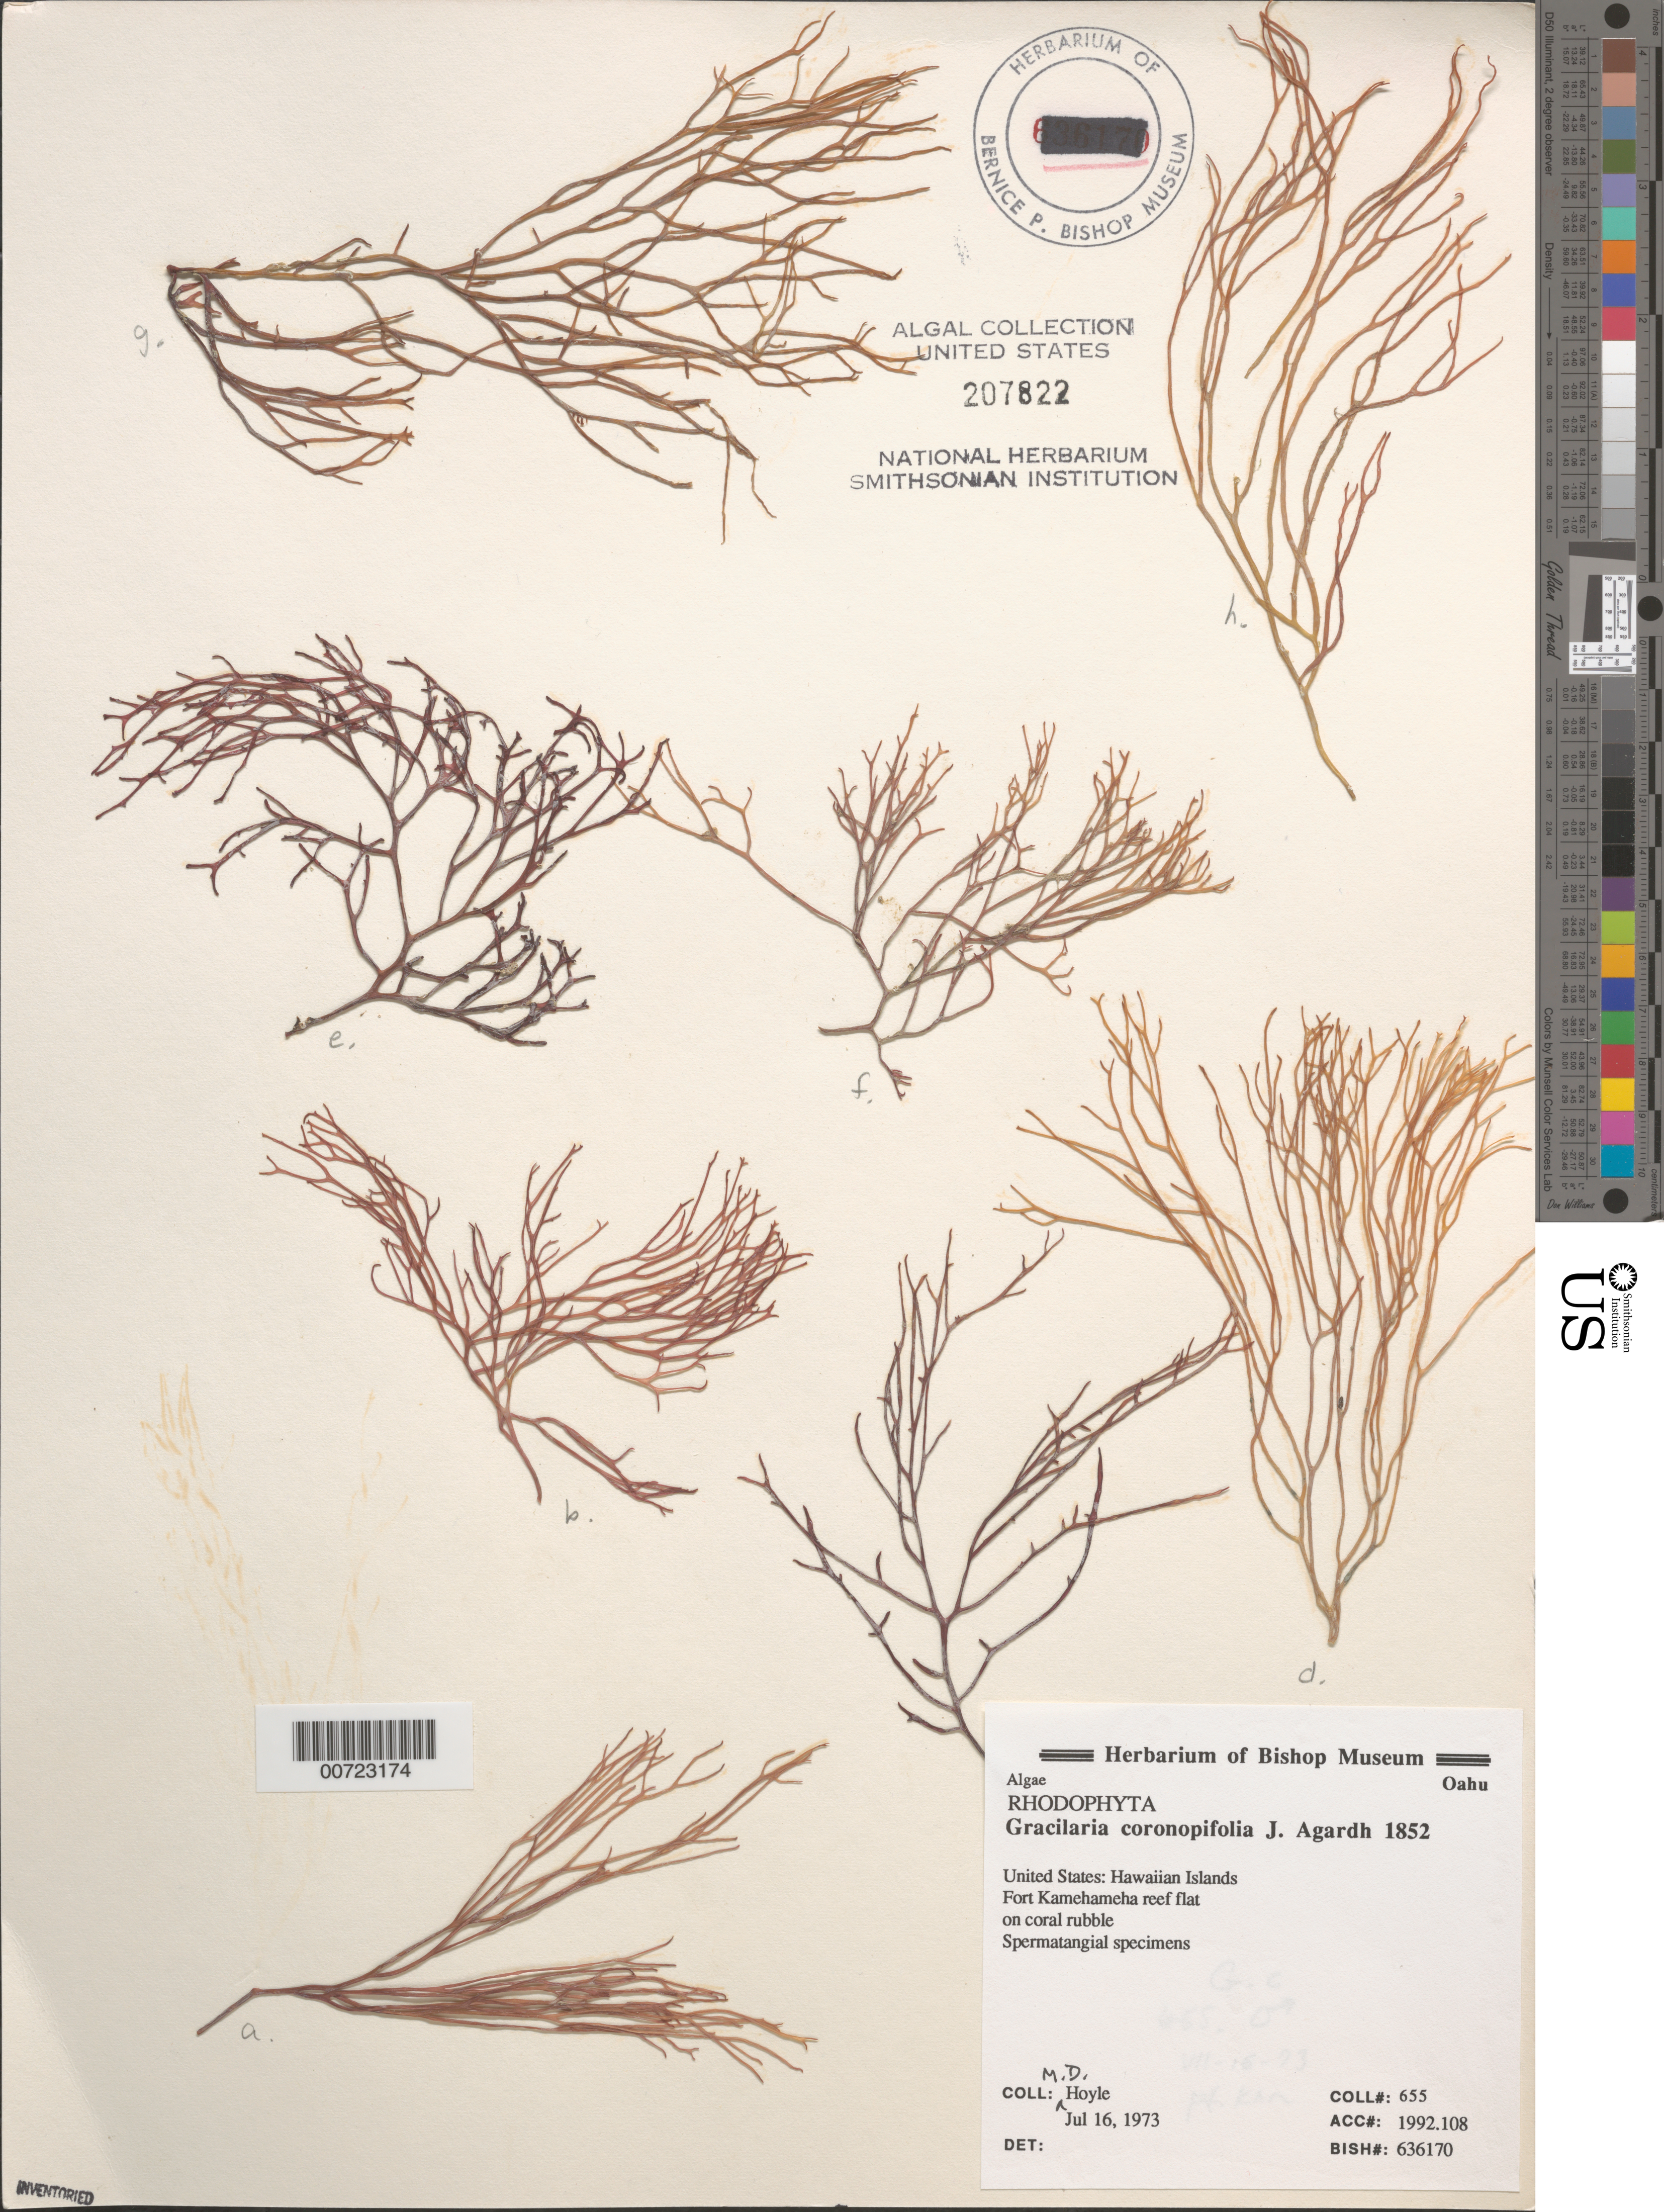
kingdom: Plantae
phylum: Rhodophyta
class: Florideophyceae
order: Gracilariales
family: Gracilariaceae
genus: Gracilaria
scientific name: Gracilaria coronopifolia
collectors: M. Hoyle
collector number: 655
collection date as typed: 16 Jul 1973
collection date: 1973-07-16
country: United States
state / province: Hawaii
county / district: Honolulu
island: Oahu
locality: Fort Kamehameha reef flat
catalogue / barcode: US 207822